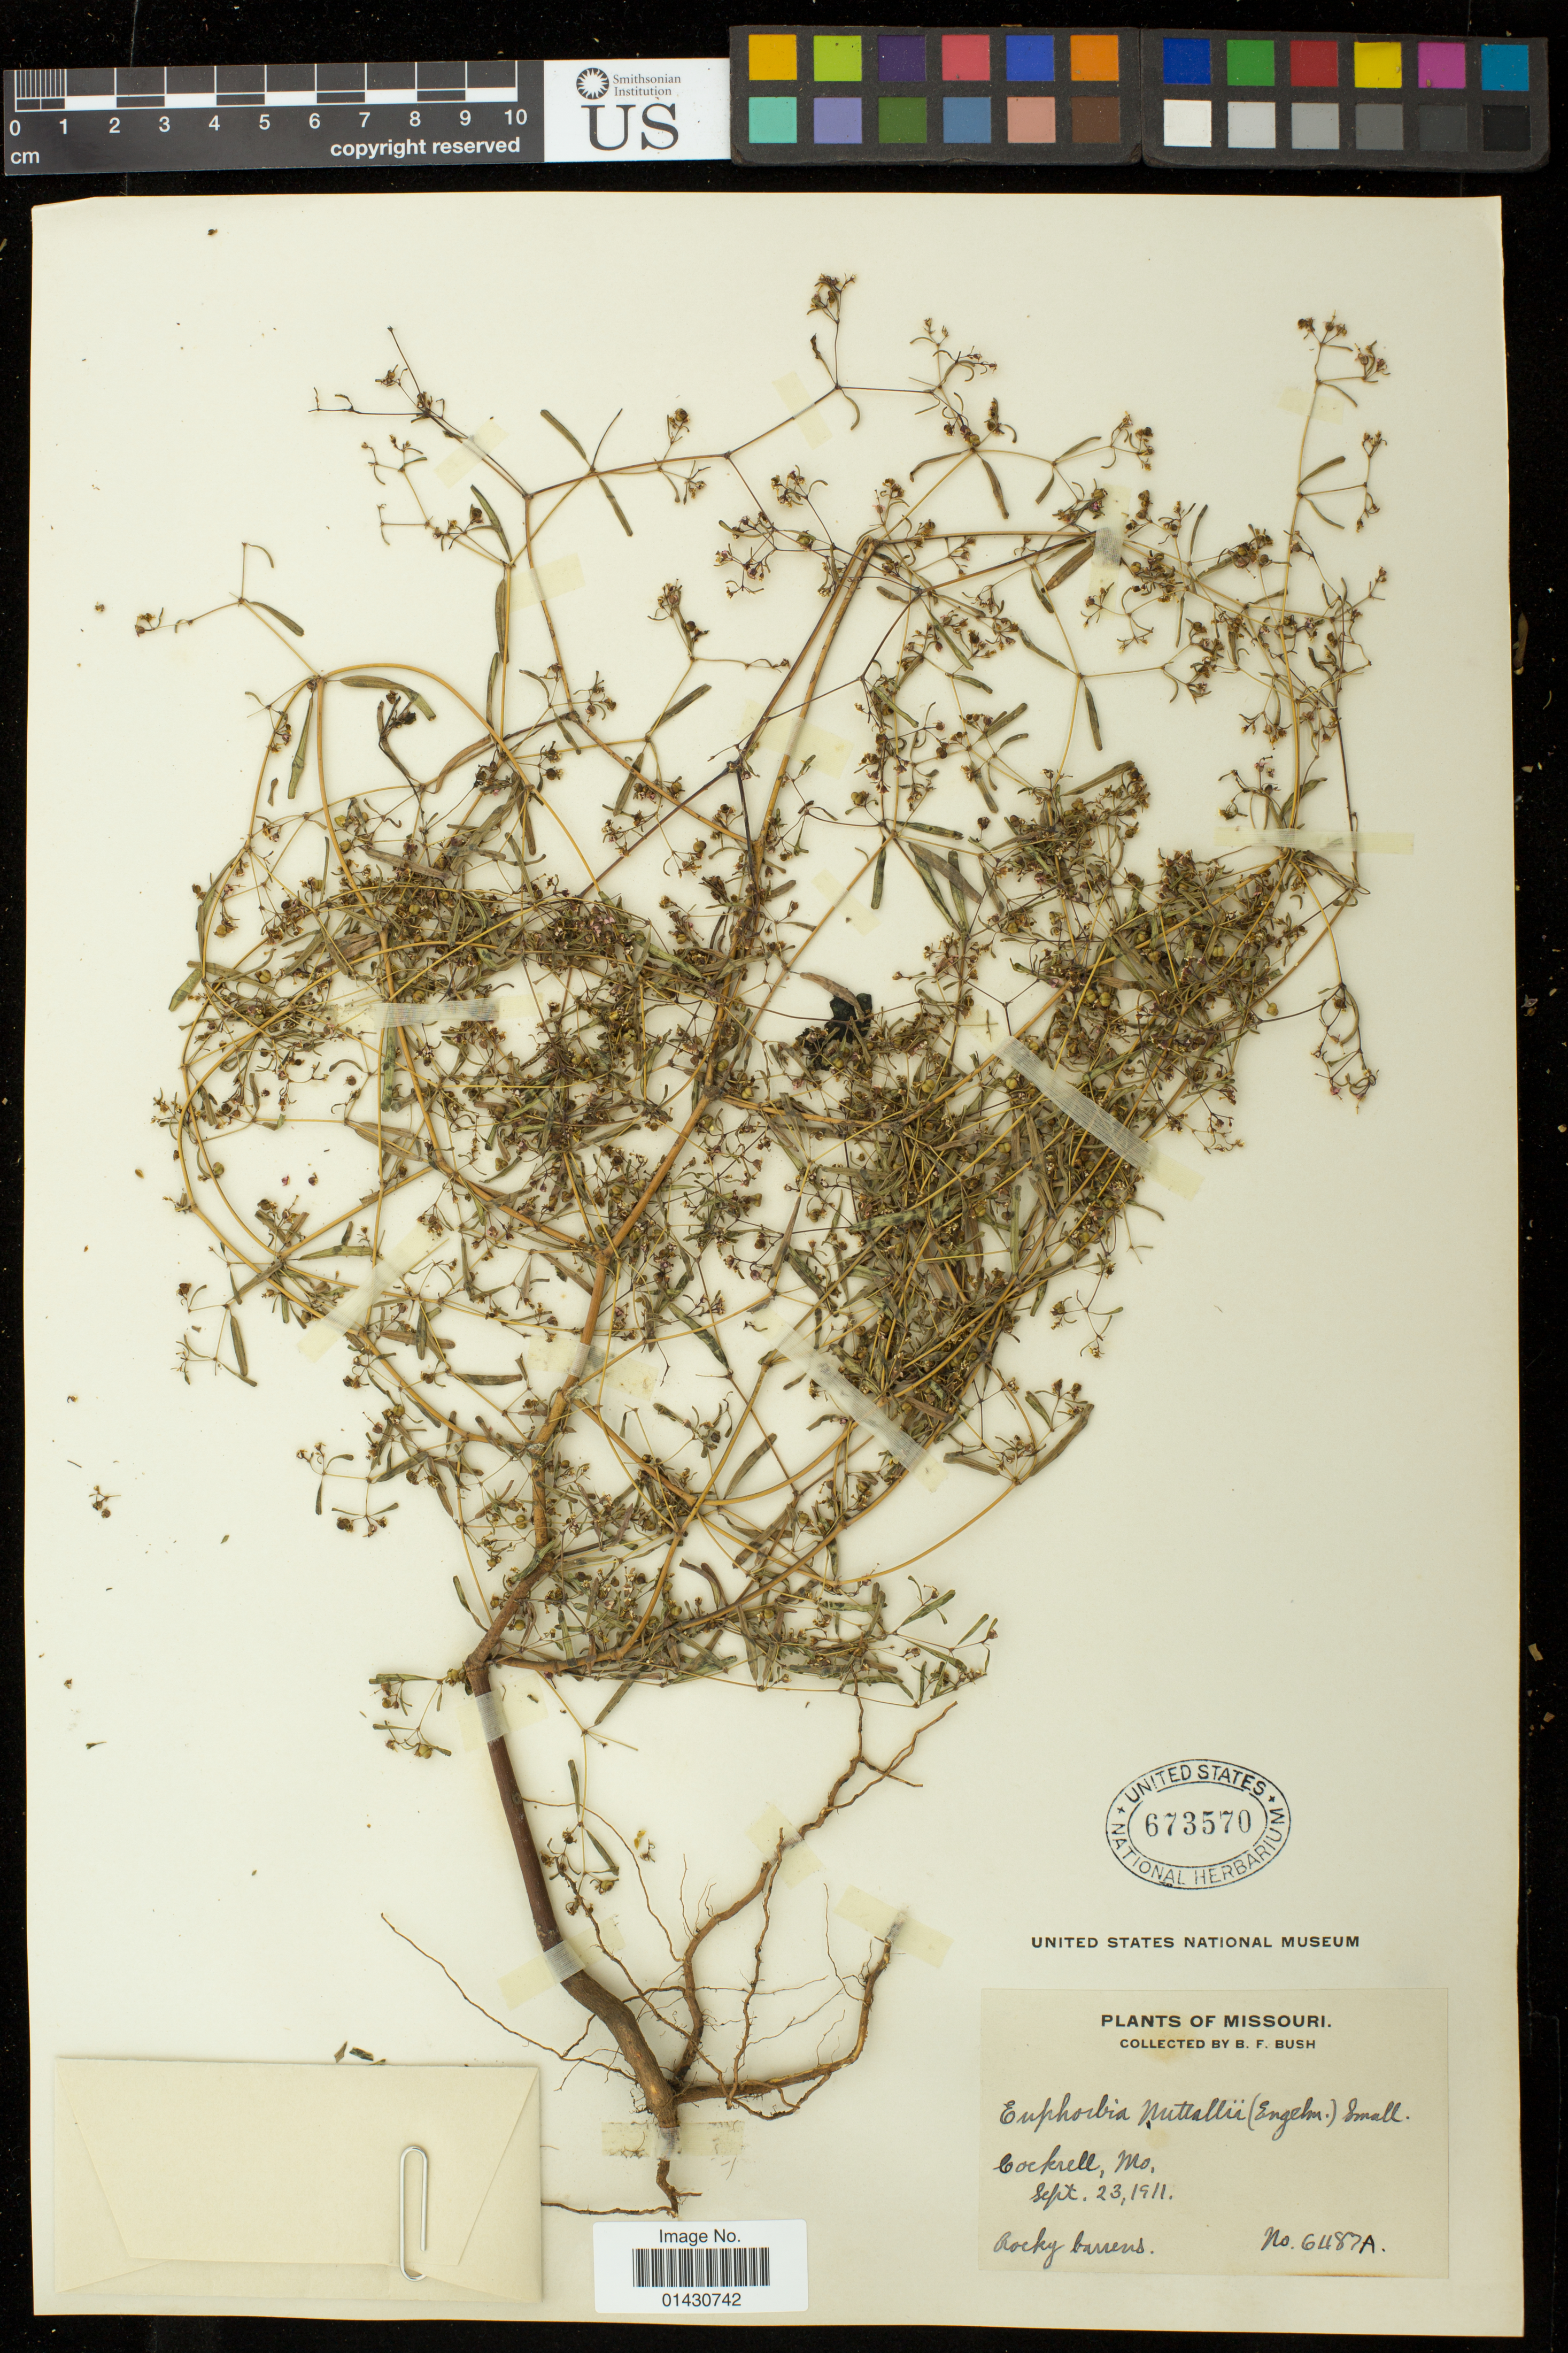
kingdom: Plantae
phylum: Tracheophyta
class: Magnoliopsida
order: Malpighiales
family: Euphorbiaceae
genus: Euphorbia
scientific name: Euphorbia missurica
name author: Raf.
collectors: B. F. Bush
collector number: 6487A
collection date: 1911-09-23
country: United States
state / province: Missouri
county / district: Chariton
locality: Cockrell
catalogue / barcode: US 673570